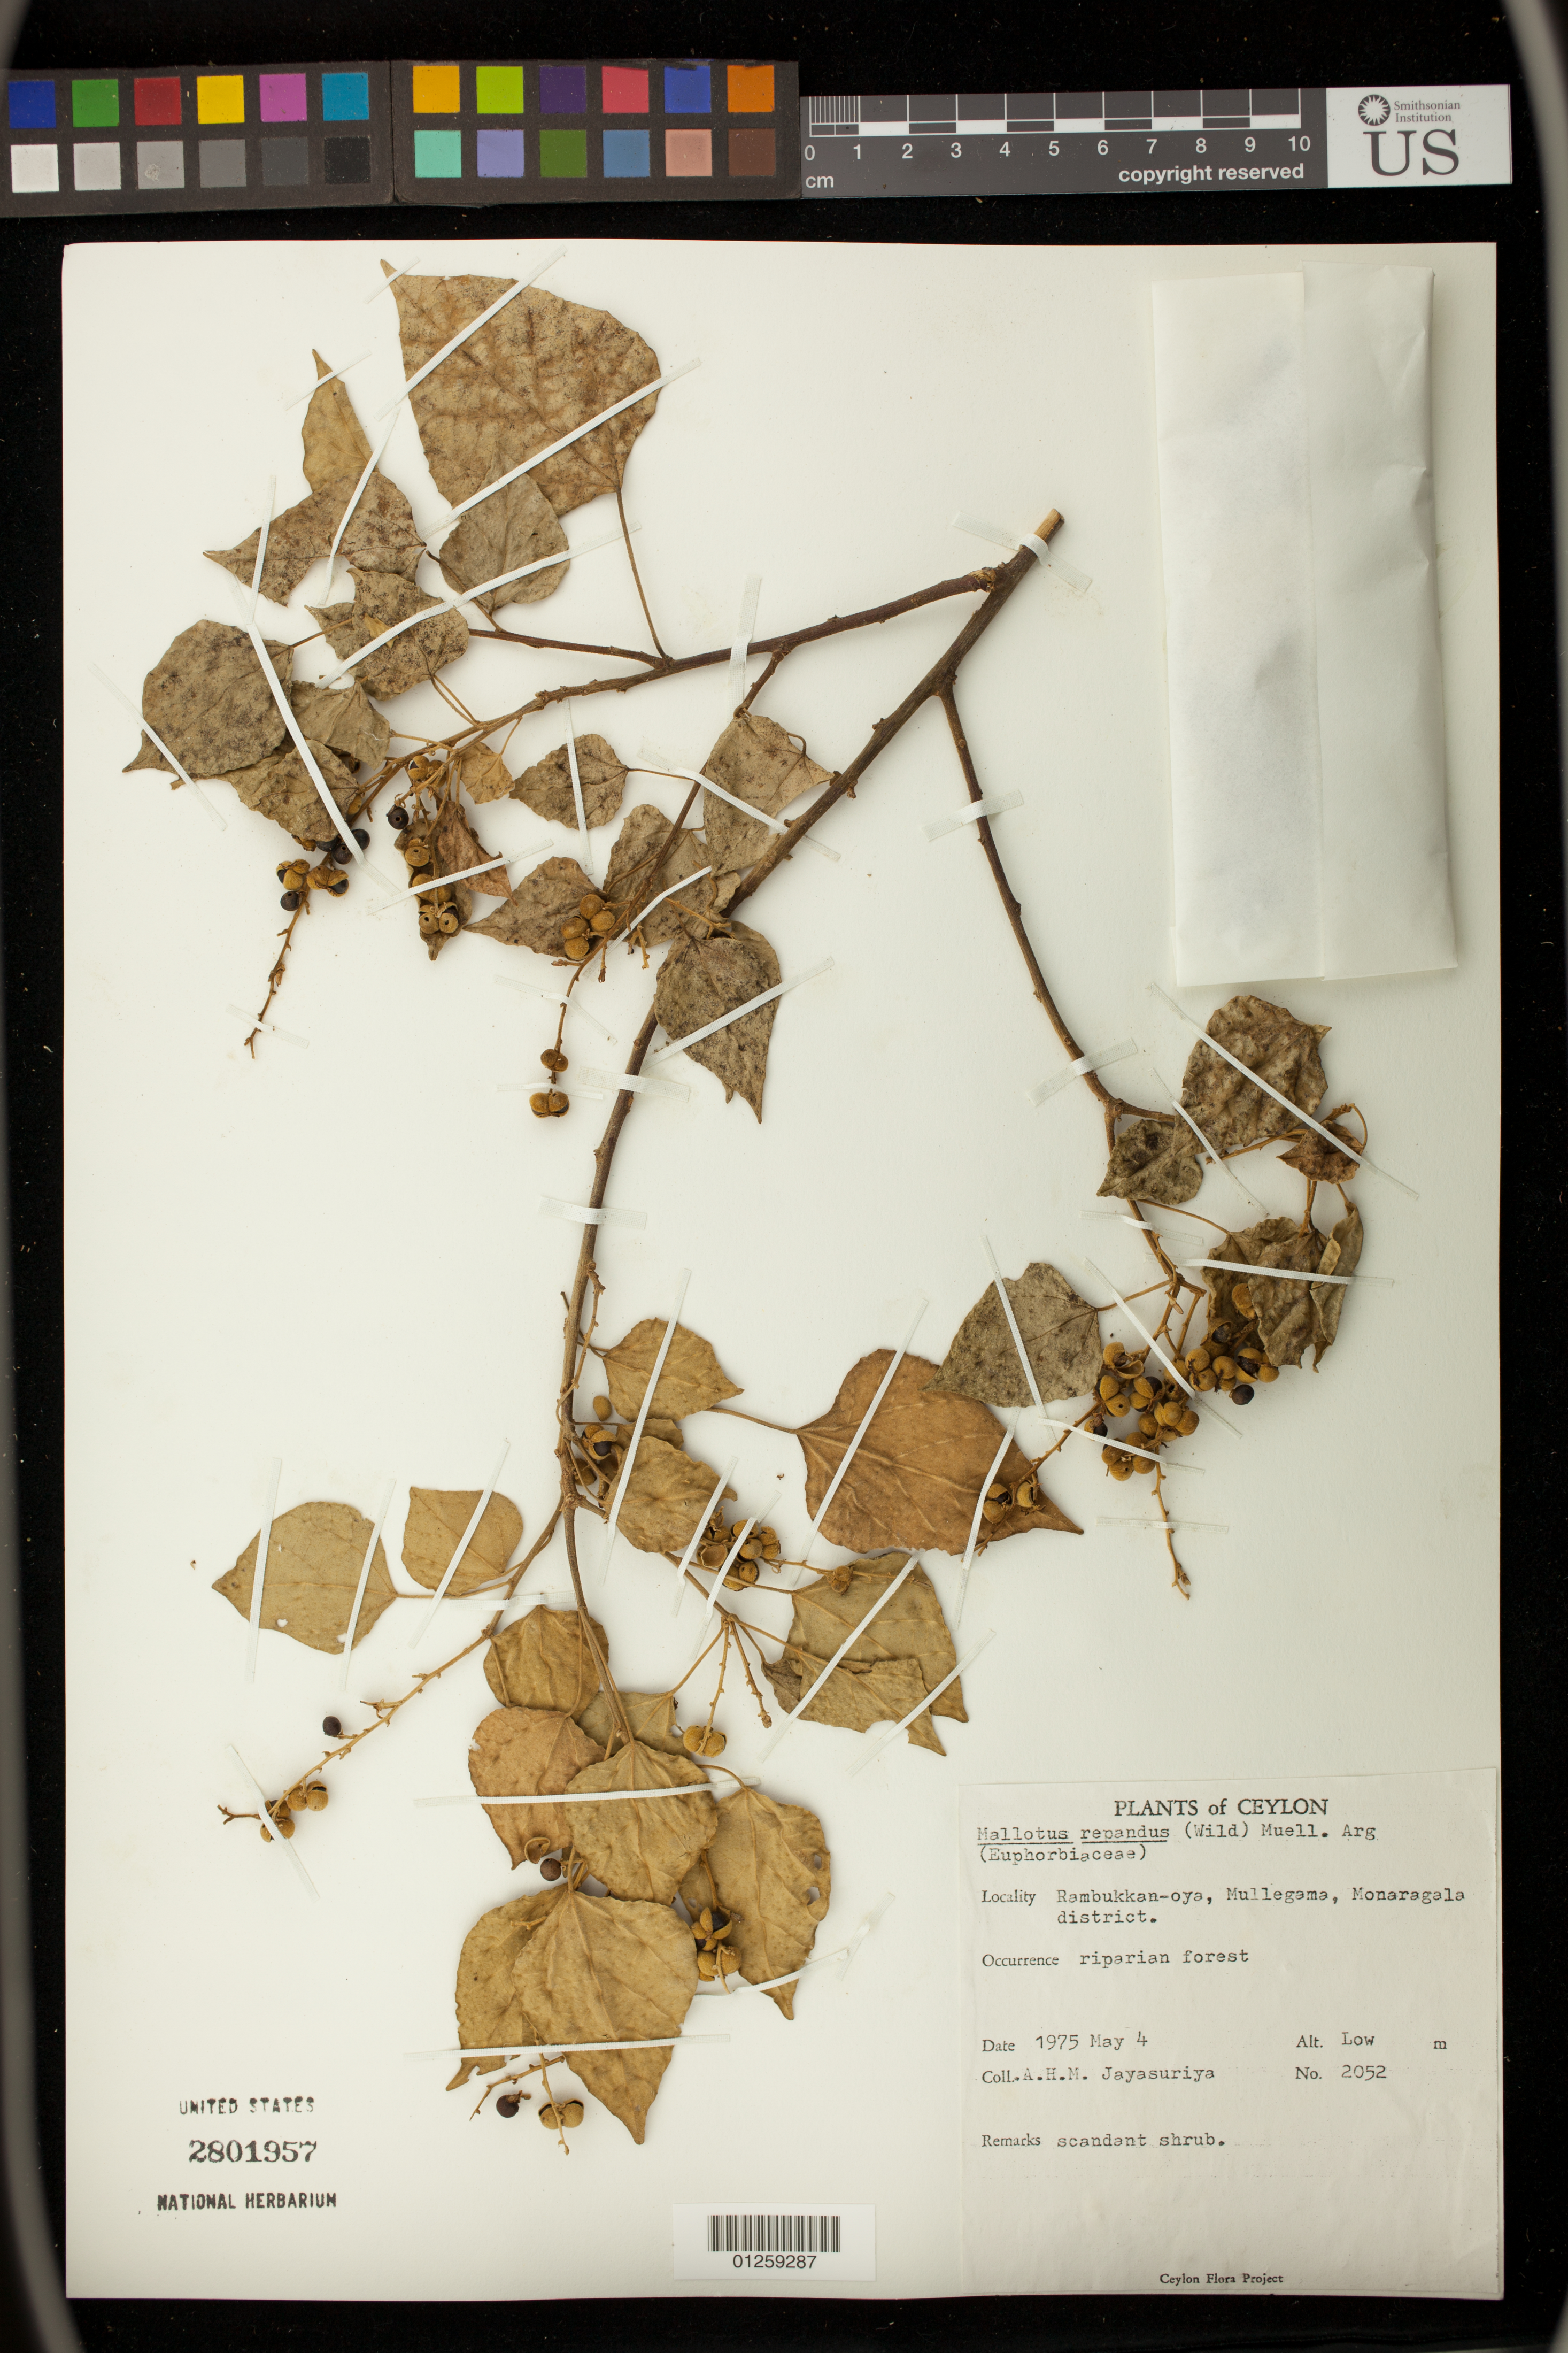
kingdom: Plantae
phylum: Tracheophyta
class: Magnoliopsida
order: Malpighiales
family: Euphorbiaceae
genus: Mallotus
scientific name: Mallotus repandus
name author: (Rottler) Müll. Arg.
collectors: A. H. Jayasuriya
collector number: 2052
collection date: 1975-05-04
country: Sri Lanka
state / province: Uva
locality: Rambukkan-oya, Mullegama, Monaragala district. Riparian forest, low altitude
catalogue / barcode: US 2801957